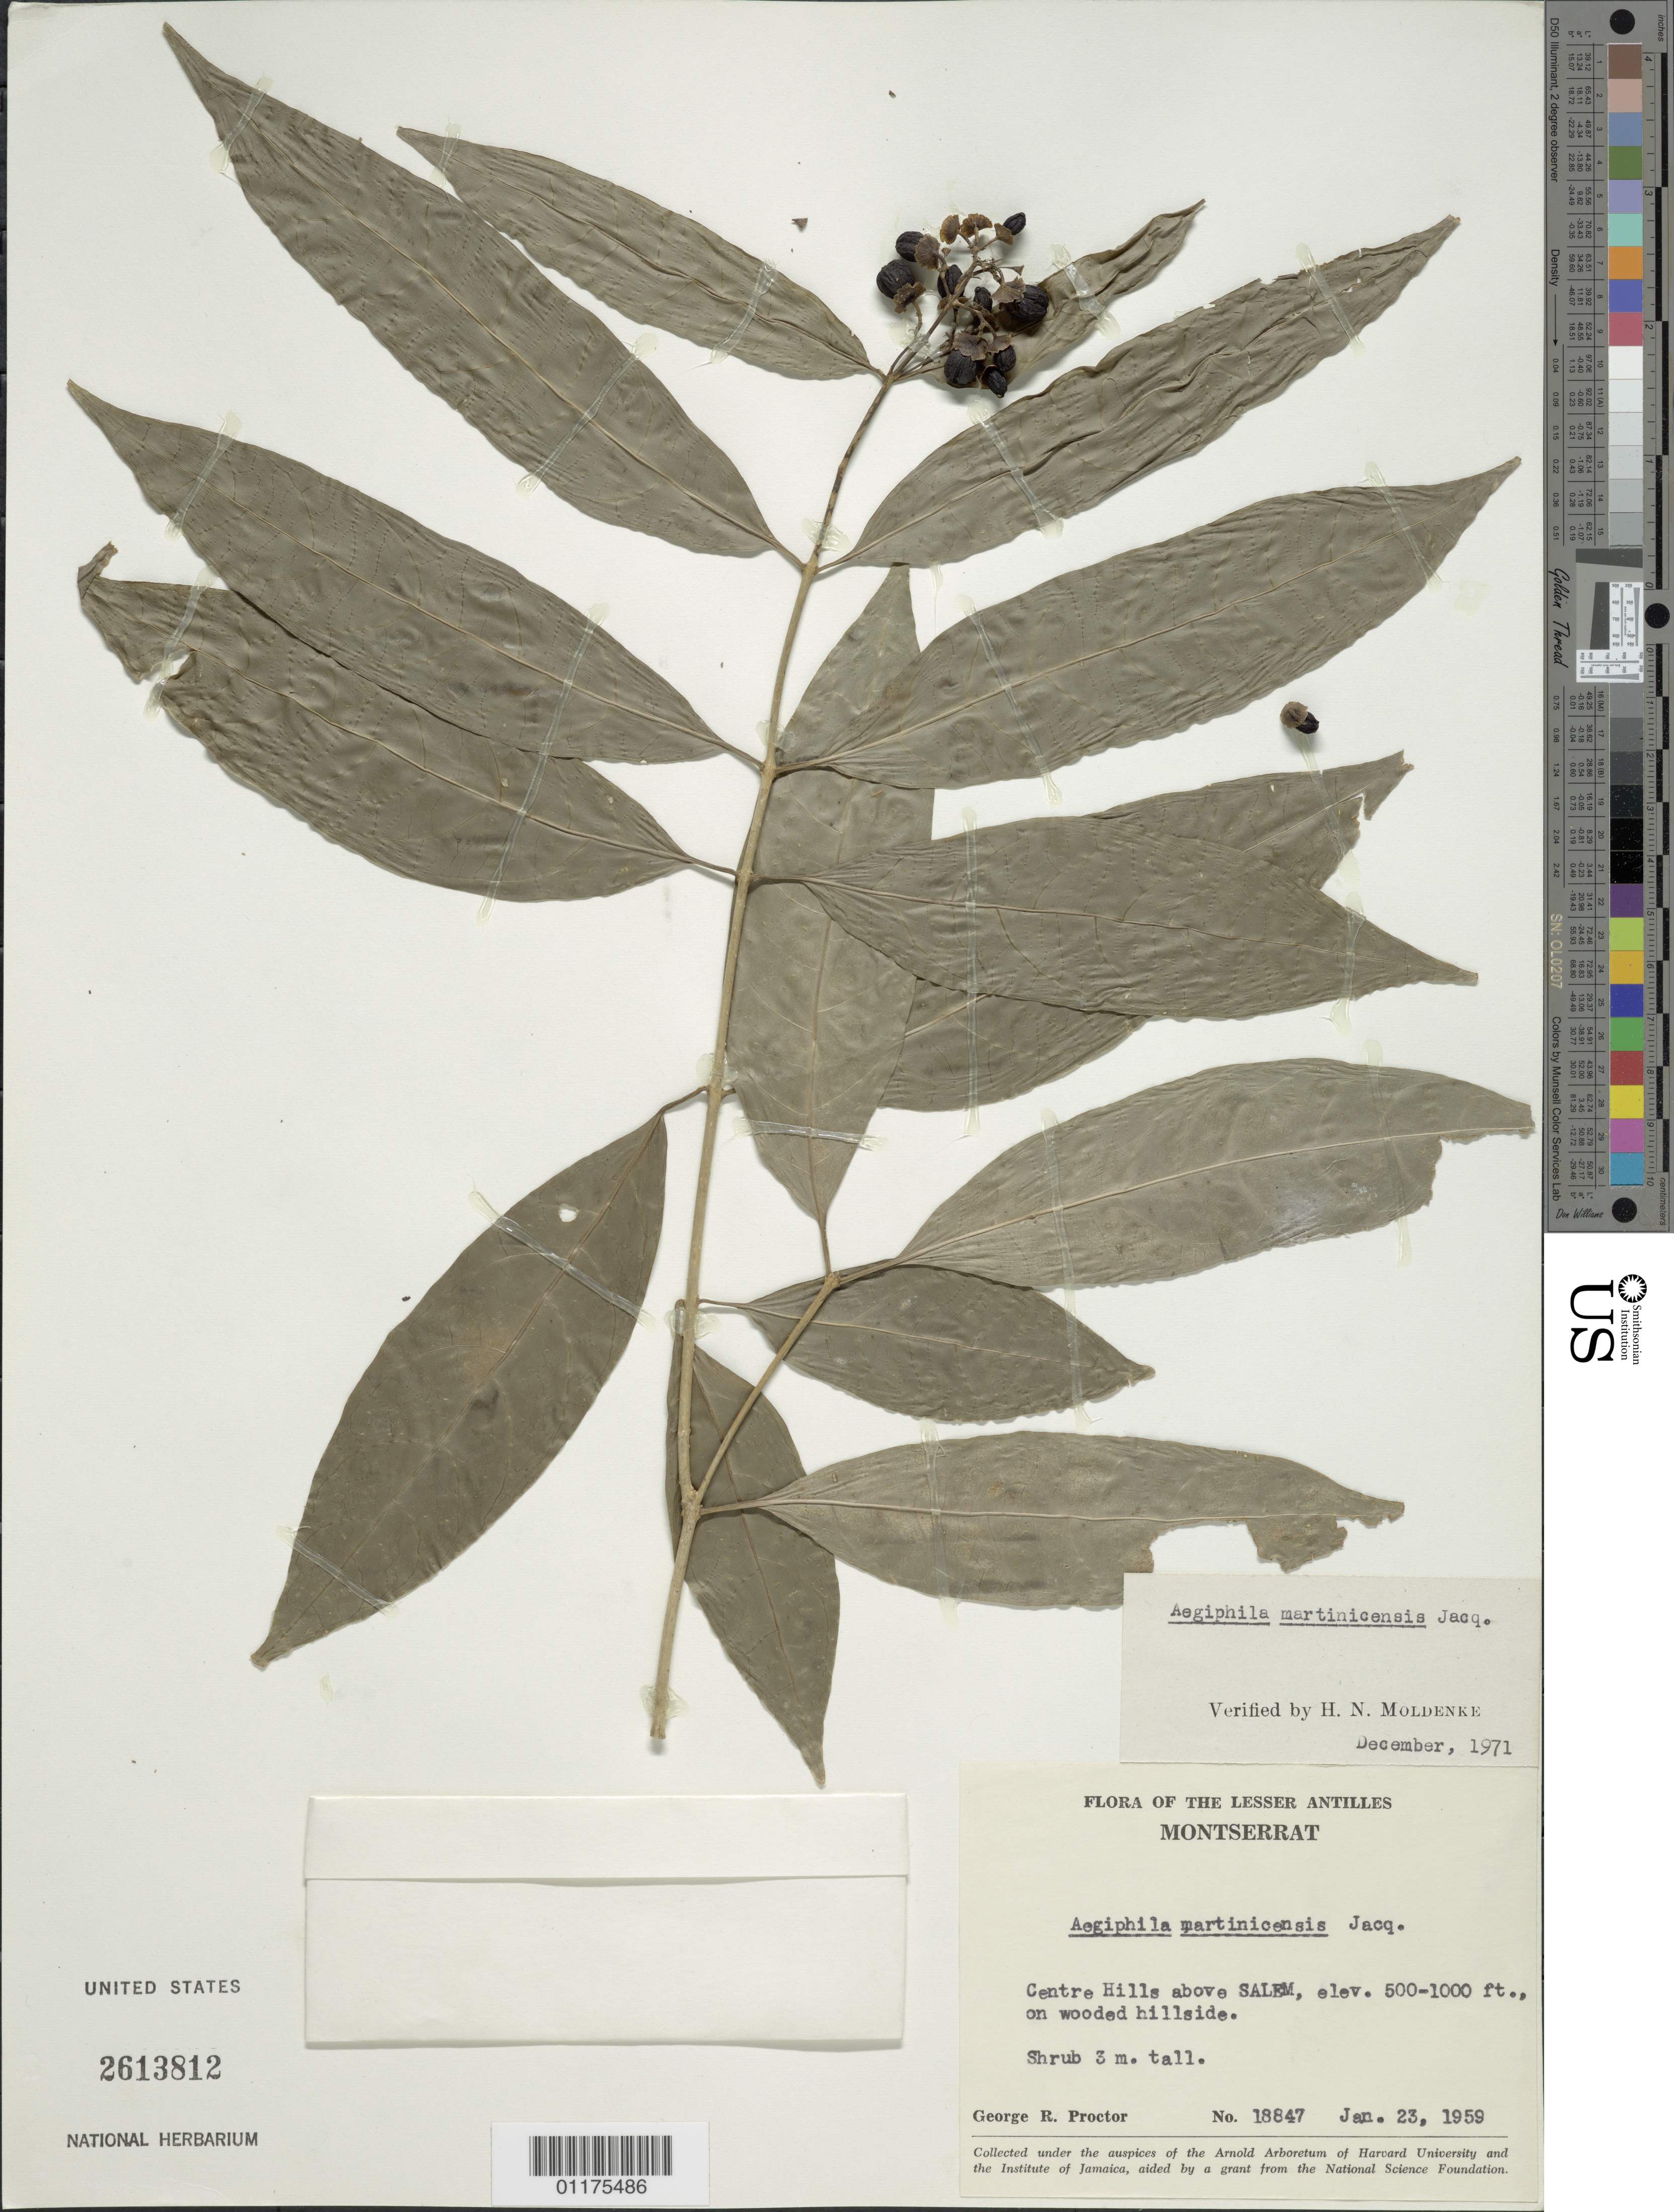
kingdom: Plantae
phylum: Tracheophyta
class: Magnoliopsida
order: Lamiales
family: Lamiaceae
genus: Aegiphila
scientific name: Aegiphila martinicensis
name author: Jacq.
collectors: G. Proctor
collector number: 18847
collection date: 1959-01-23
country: Montserrat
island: Montserrat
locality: Centre Hills above Salem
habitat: Wooded hillside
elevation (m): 152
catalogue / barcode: US 2613812